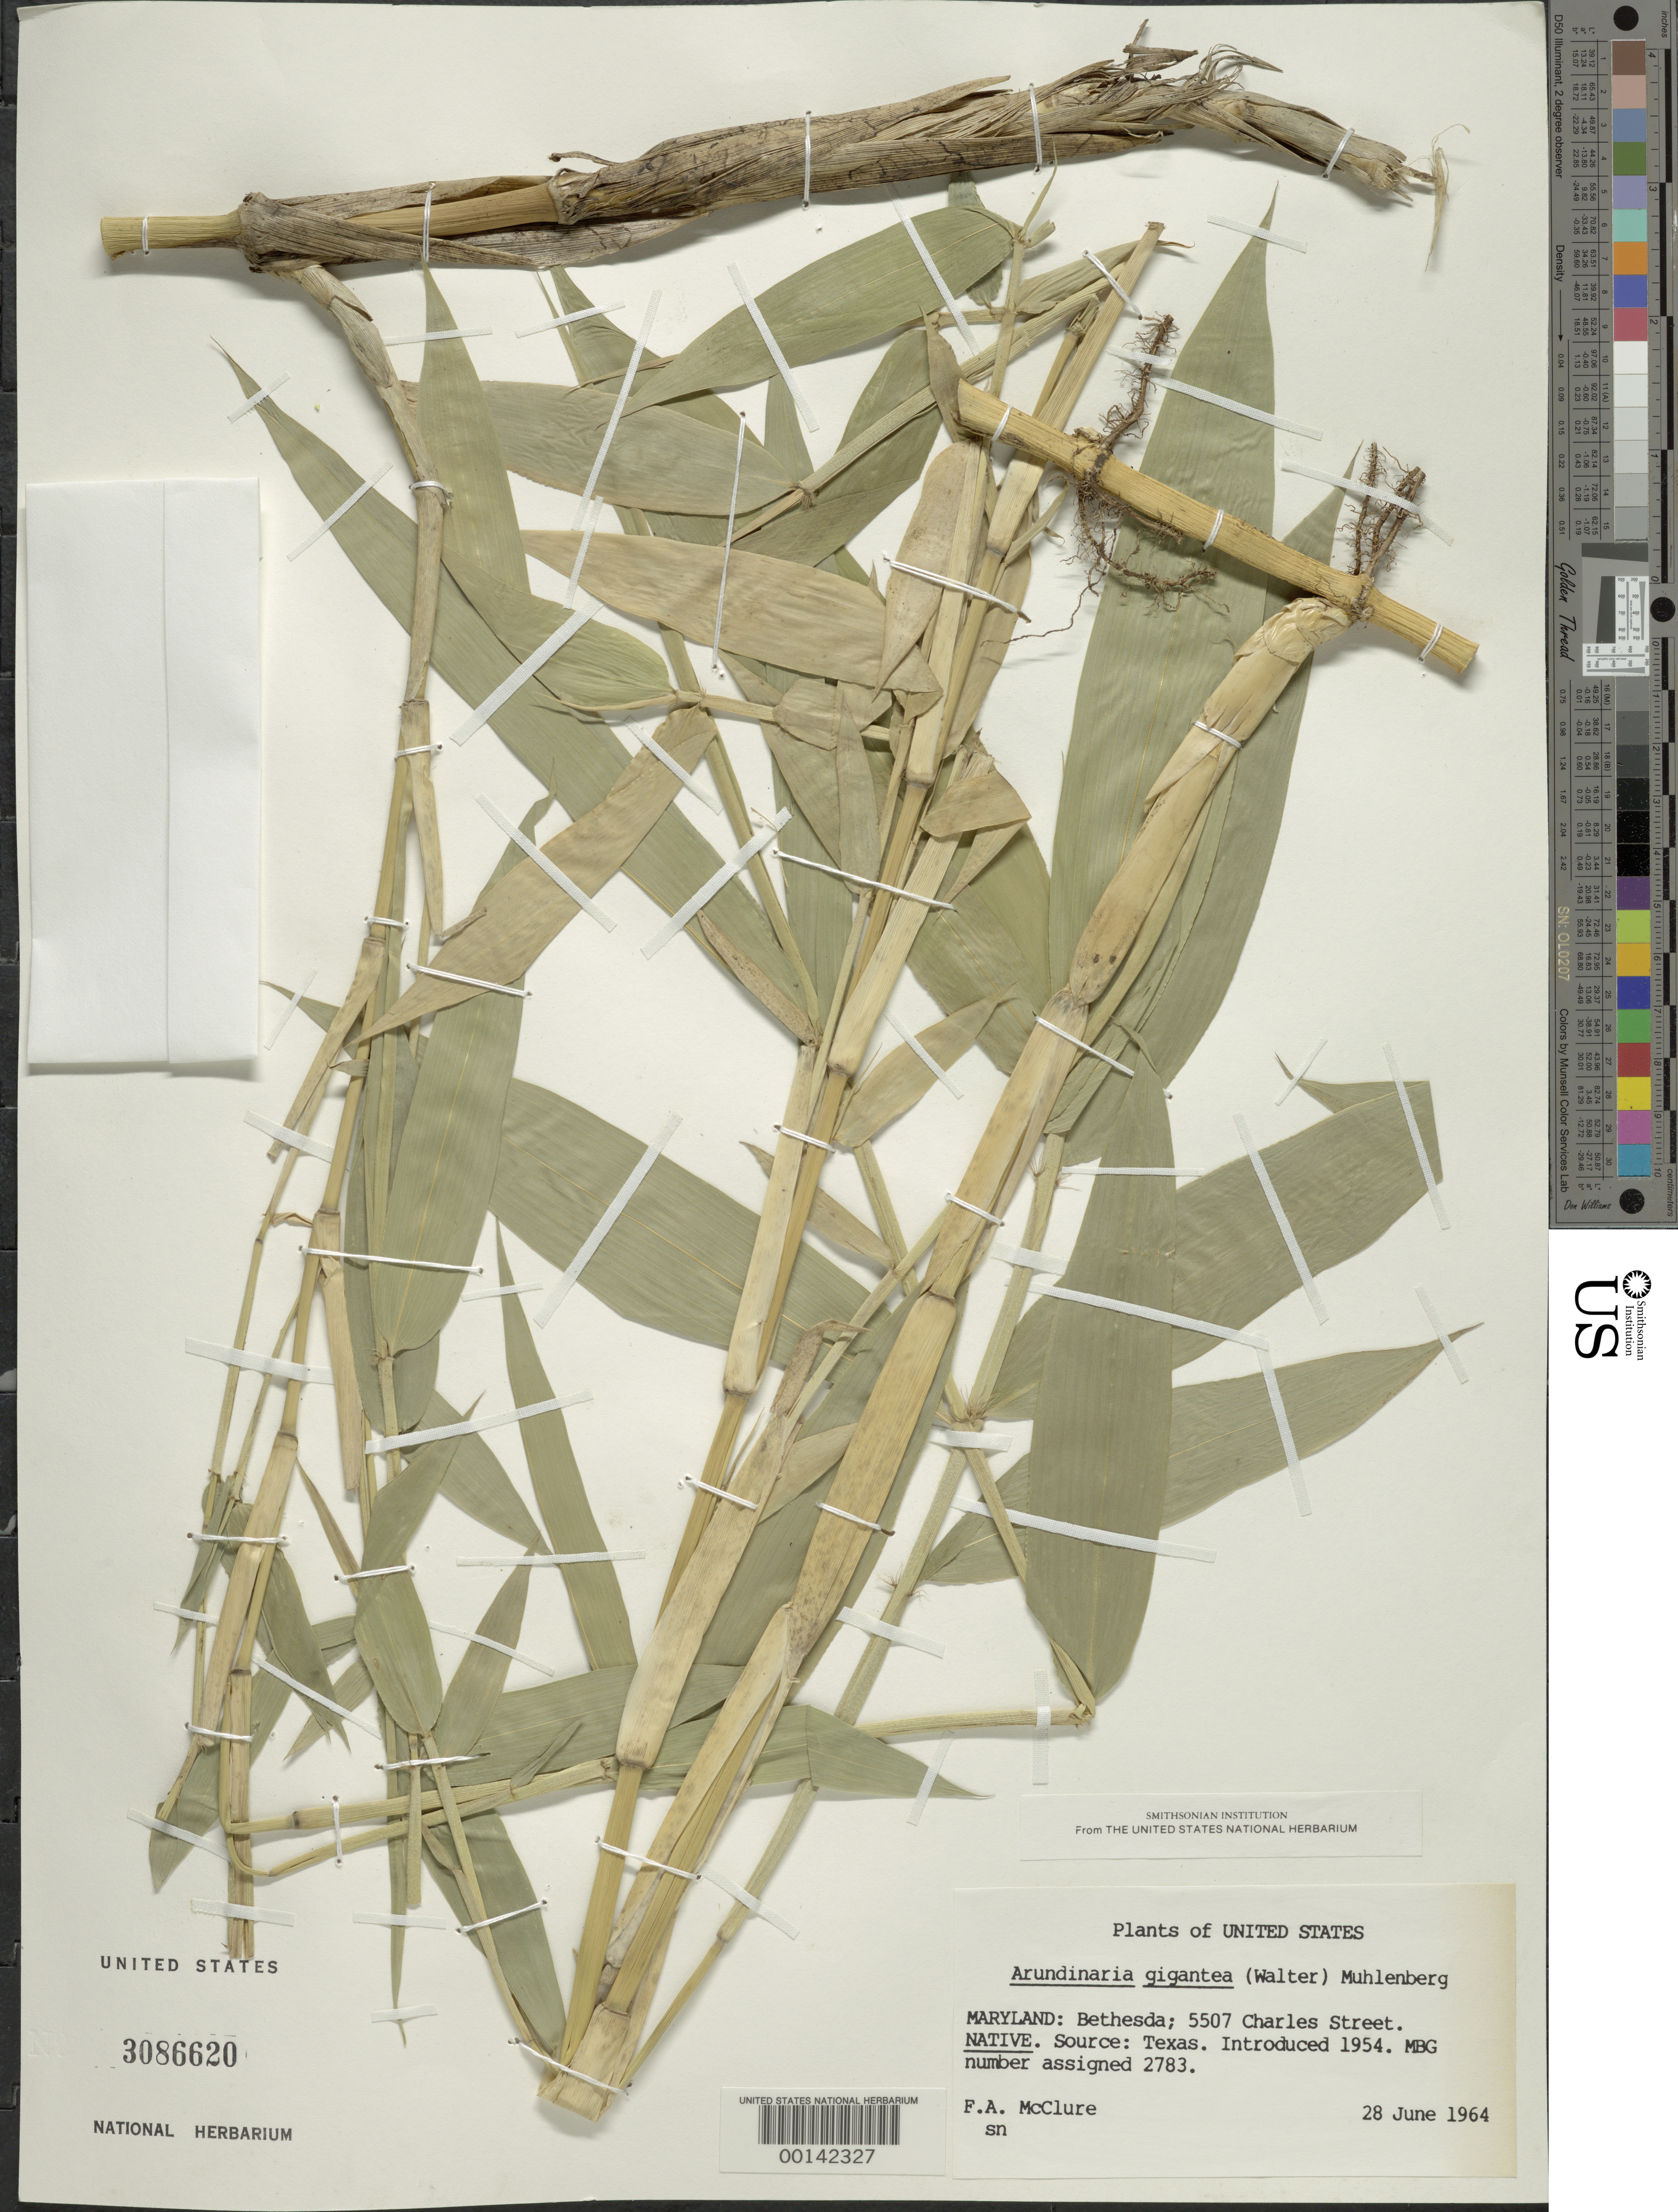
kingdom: Plantae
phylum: Tracheophyta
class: Liliopsida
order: Poales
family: Poaceae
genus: Arundinaria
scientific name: Arundinaria gigantea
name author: (Walter) Muhl.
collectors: F. A. McClure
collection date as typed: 28 Jun 1964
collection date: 1964-06-28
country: United States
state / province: Maryland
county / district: Montgomery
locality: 5507 Charles Street, Bethesda (McClure's garden)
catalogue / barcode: US 3086620